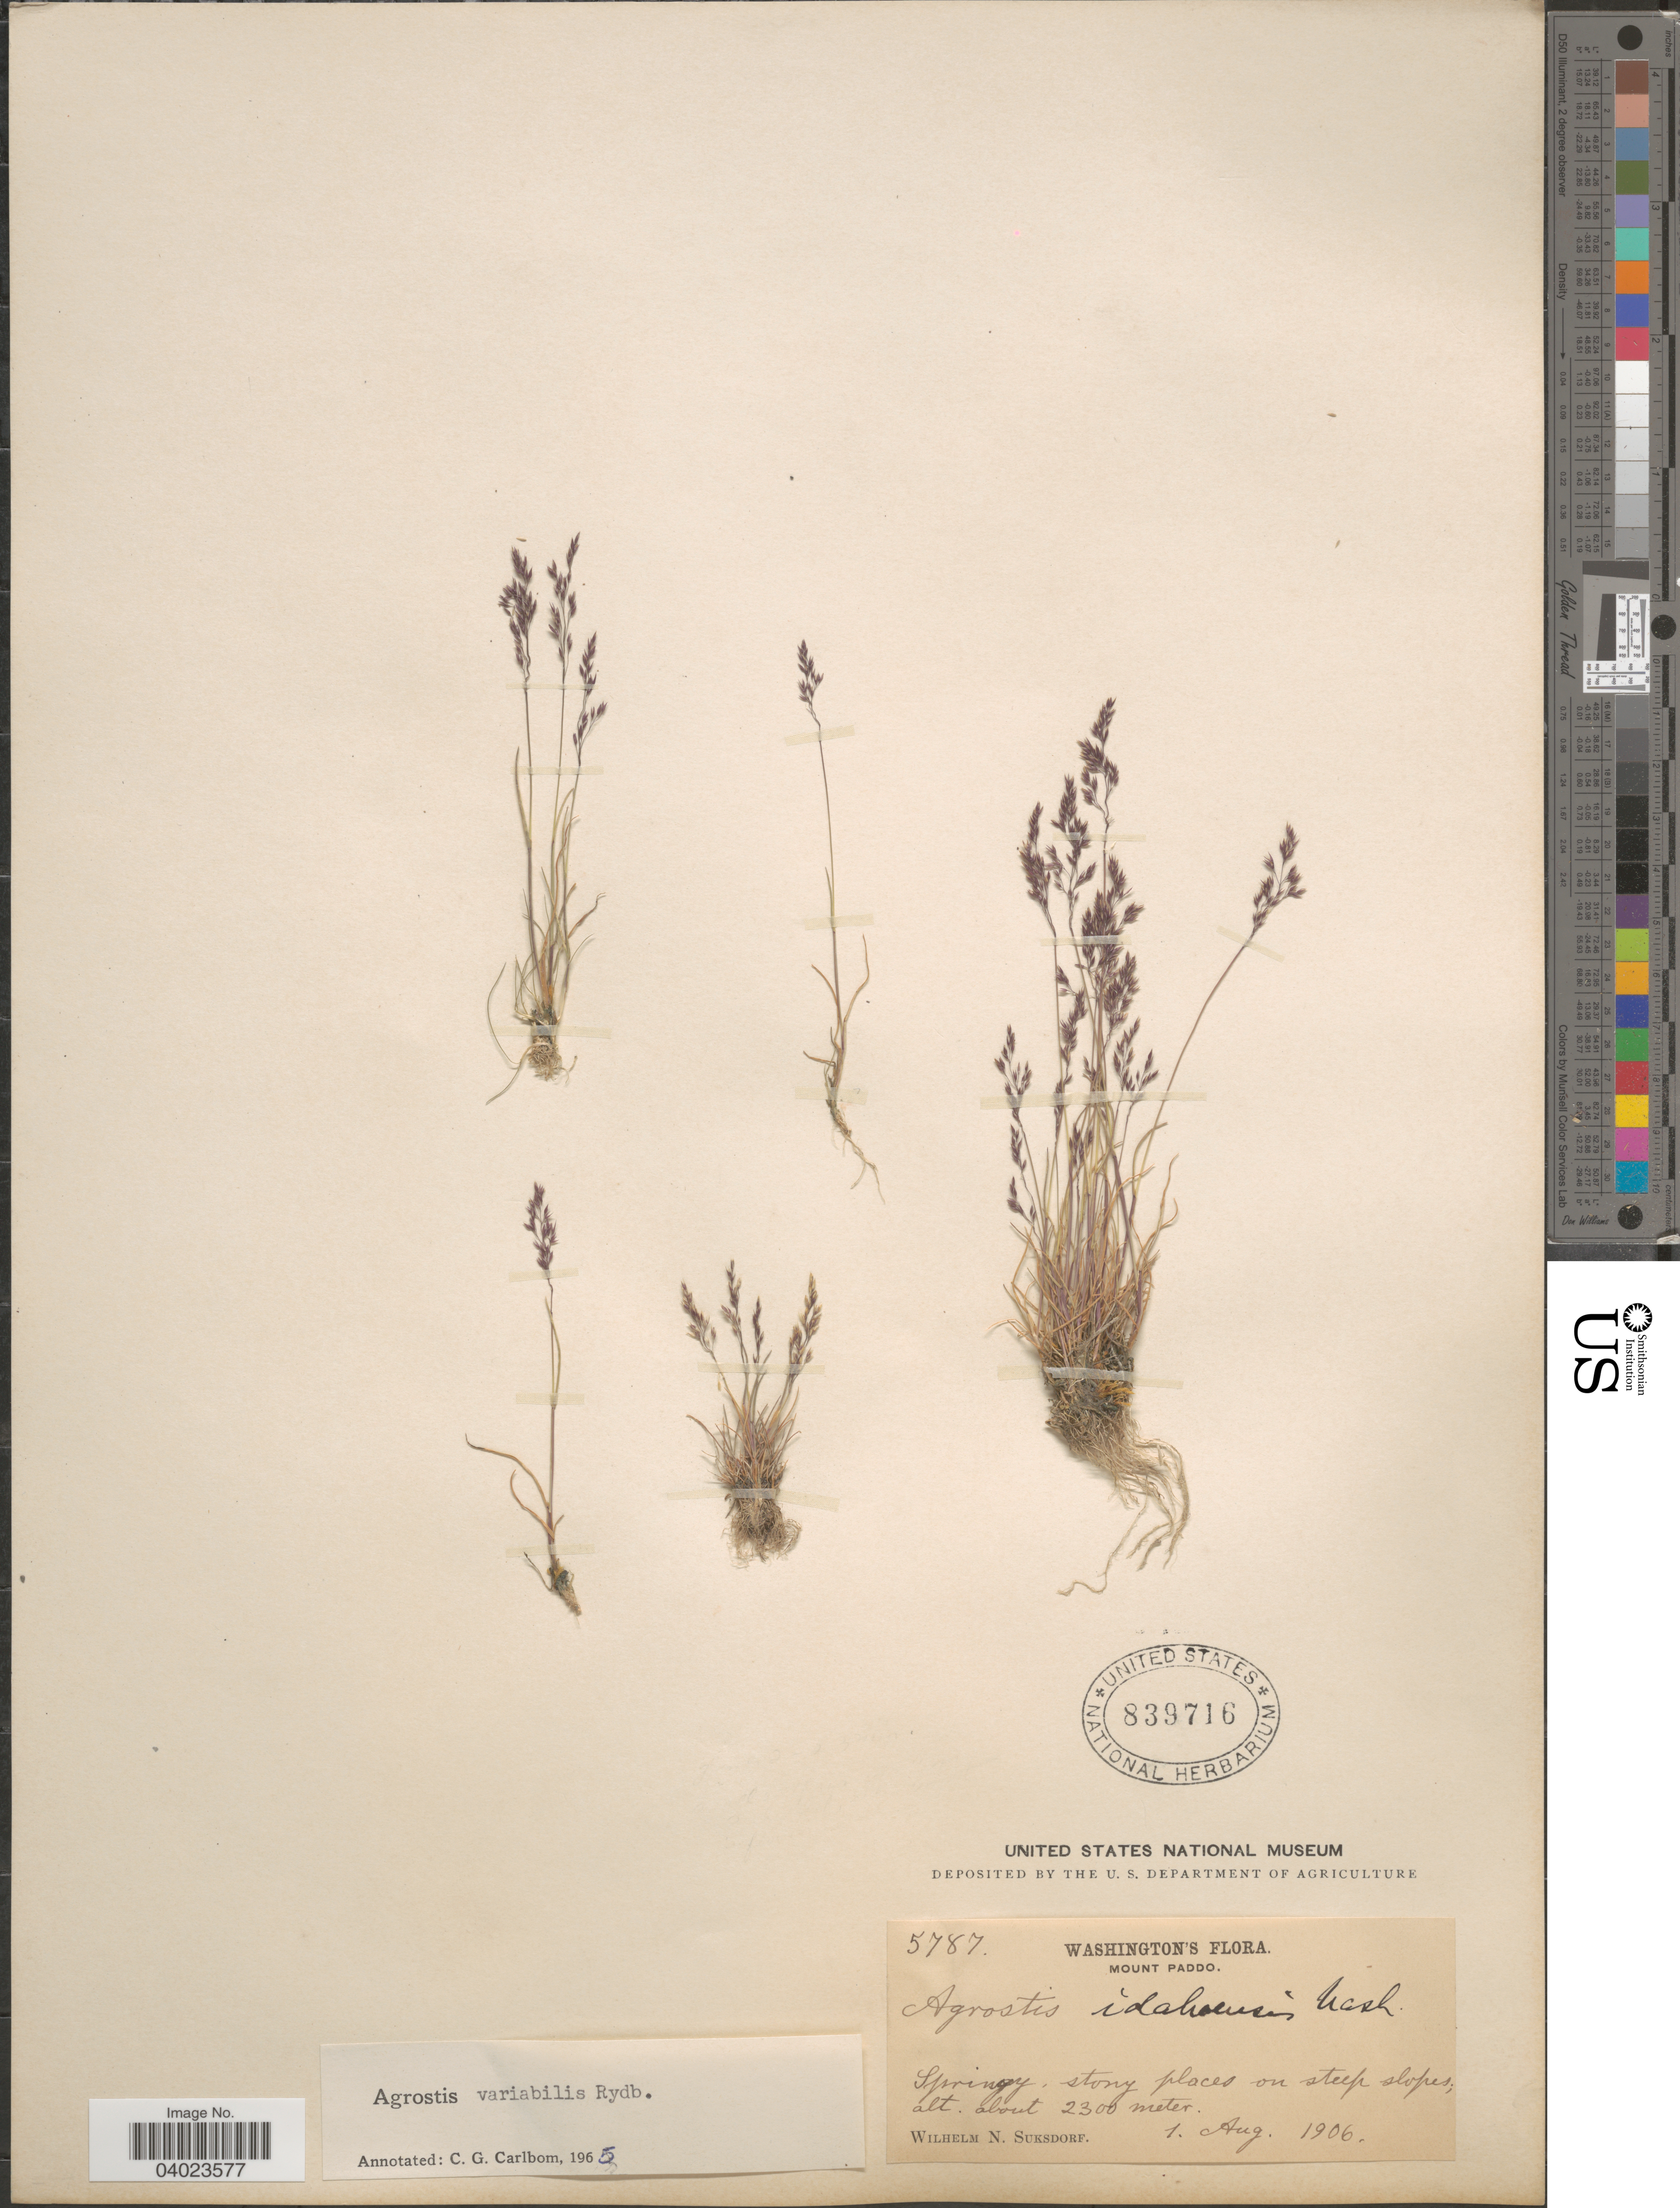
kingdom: Plantae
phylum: Tracheophyta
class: Liliopsida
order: Poales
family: Poaceae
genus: Agrostis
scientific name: Agrostis variabilis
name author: Rydb.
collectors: W. N. Suksdorf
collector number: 5787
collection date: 1906-08-01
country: United States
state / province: Washington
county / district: Skamania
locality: Mount Paddo.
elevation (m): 2300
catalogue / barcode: US 839716